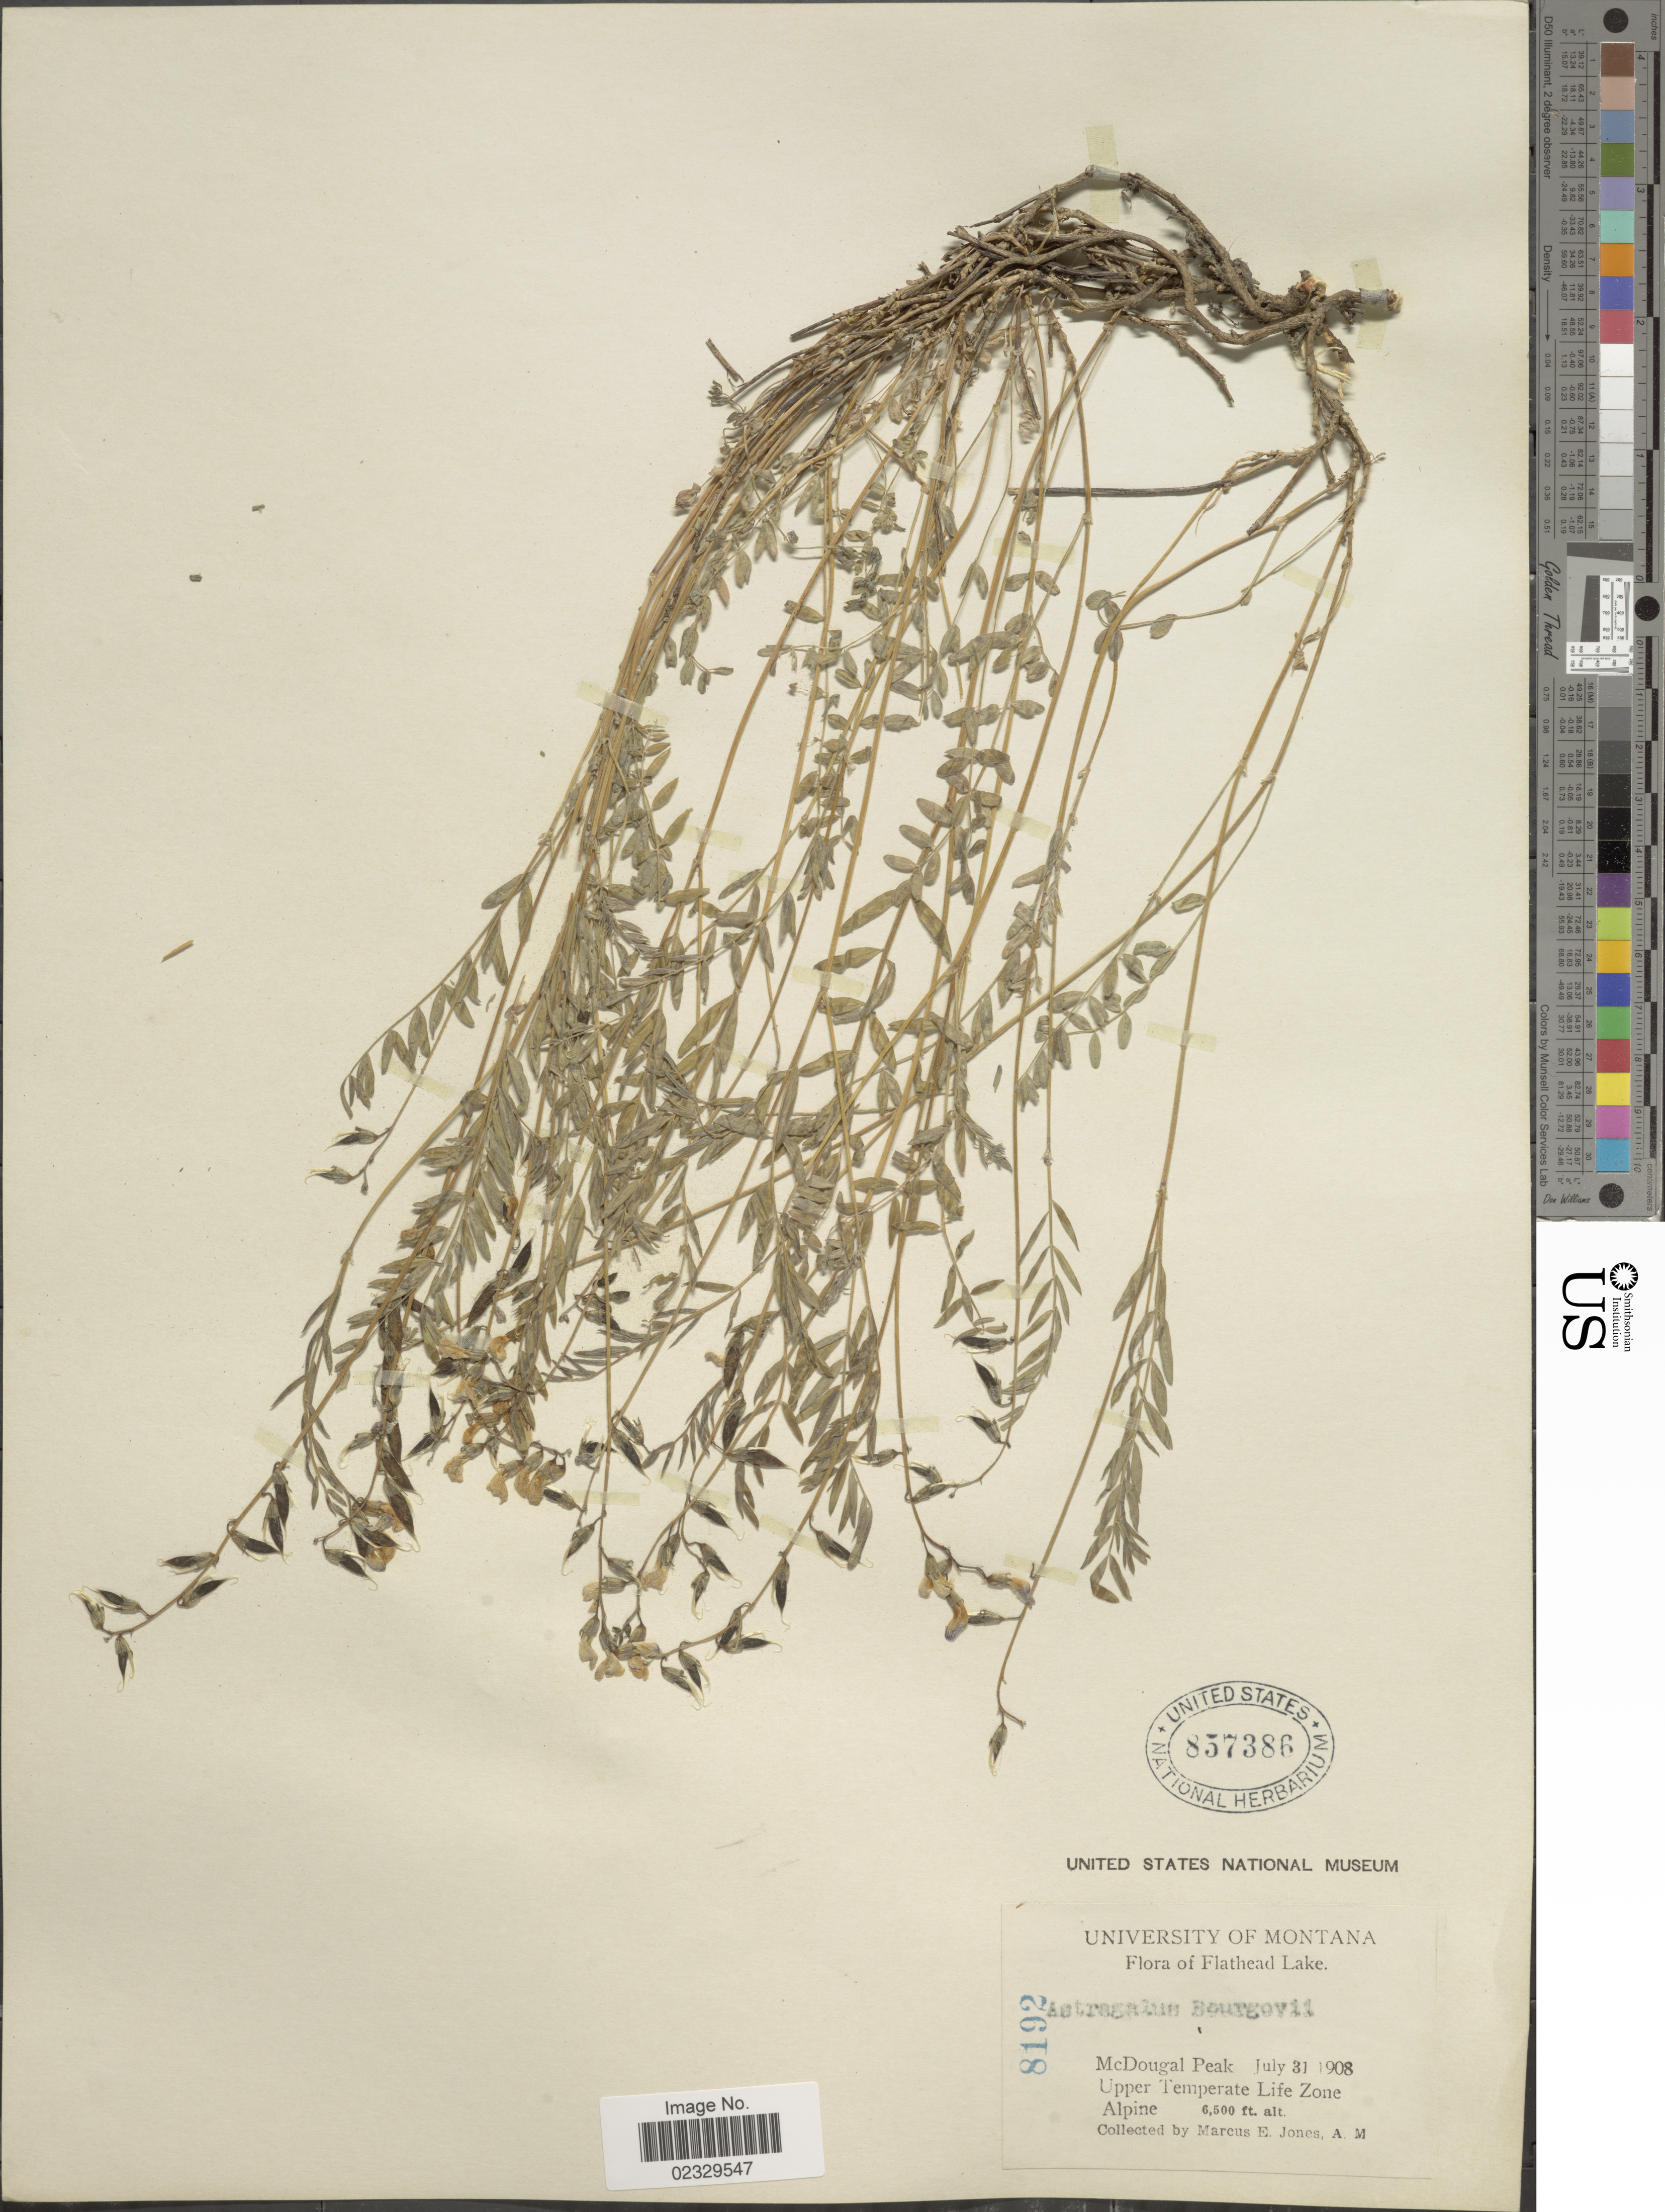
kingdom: Plantae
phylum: Tracheophyta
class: Magnoliopsida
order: Fabales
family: Fabaceae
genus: Astragalus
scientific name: Astragalus bourgovii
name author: A. Gray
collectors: M. E. Jones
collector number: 8192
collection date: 1908-07-31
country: United States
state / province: Montana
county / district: Lake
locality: Flathead Lake. McDougal Peak. Upper Temperate Life Zone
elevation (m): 1981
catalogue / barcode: US 857386